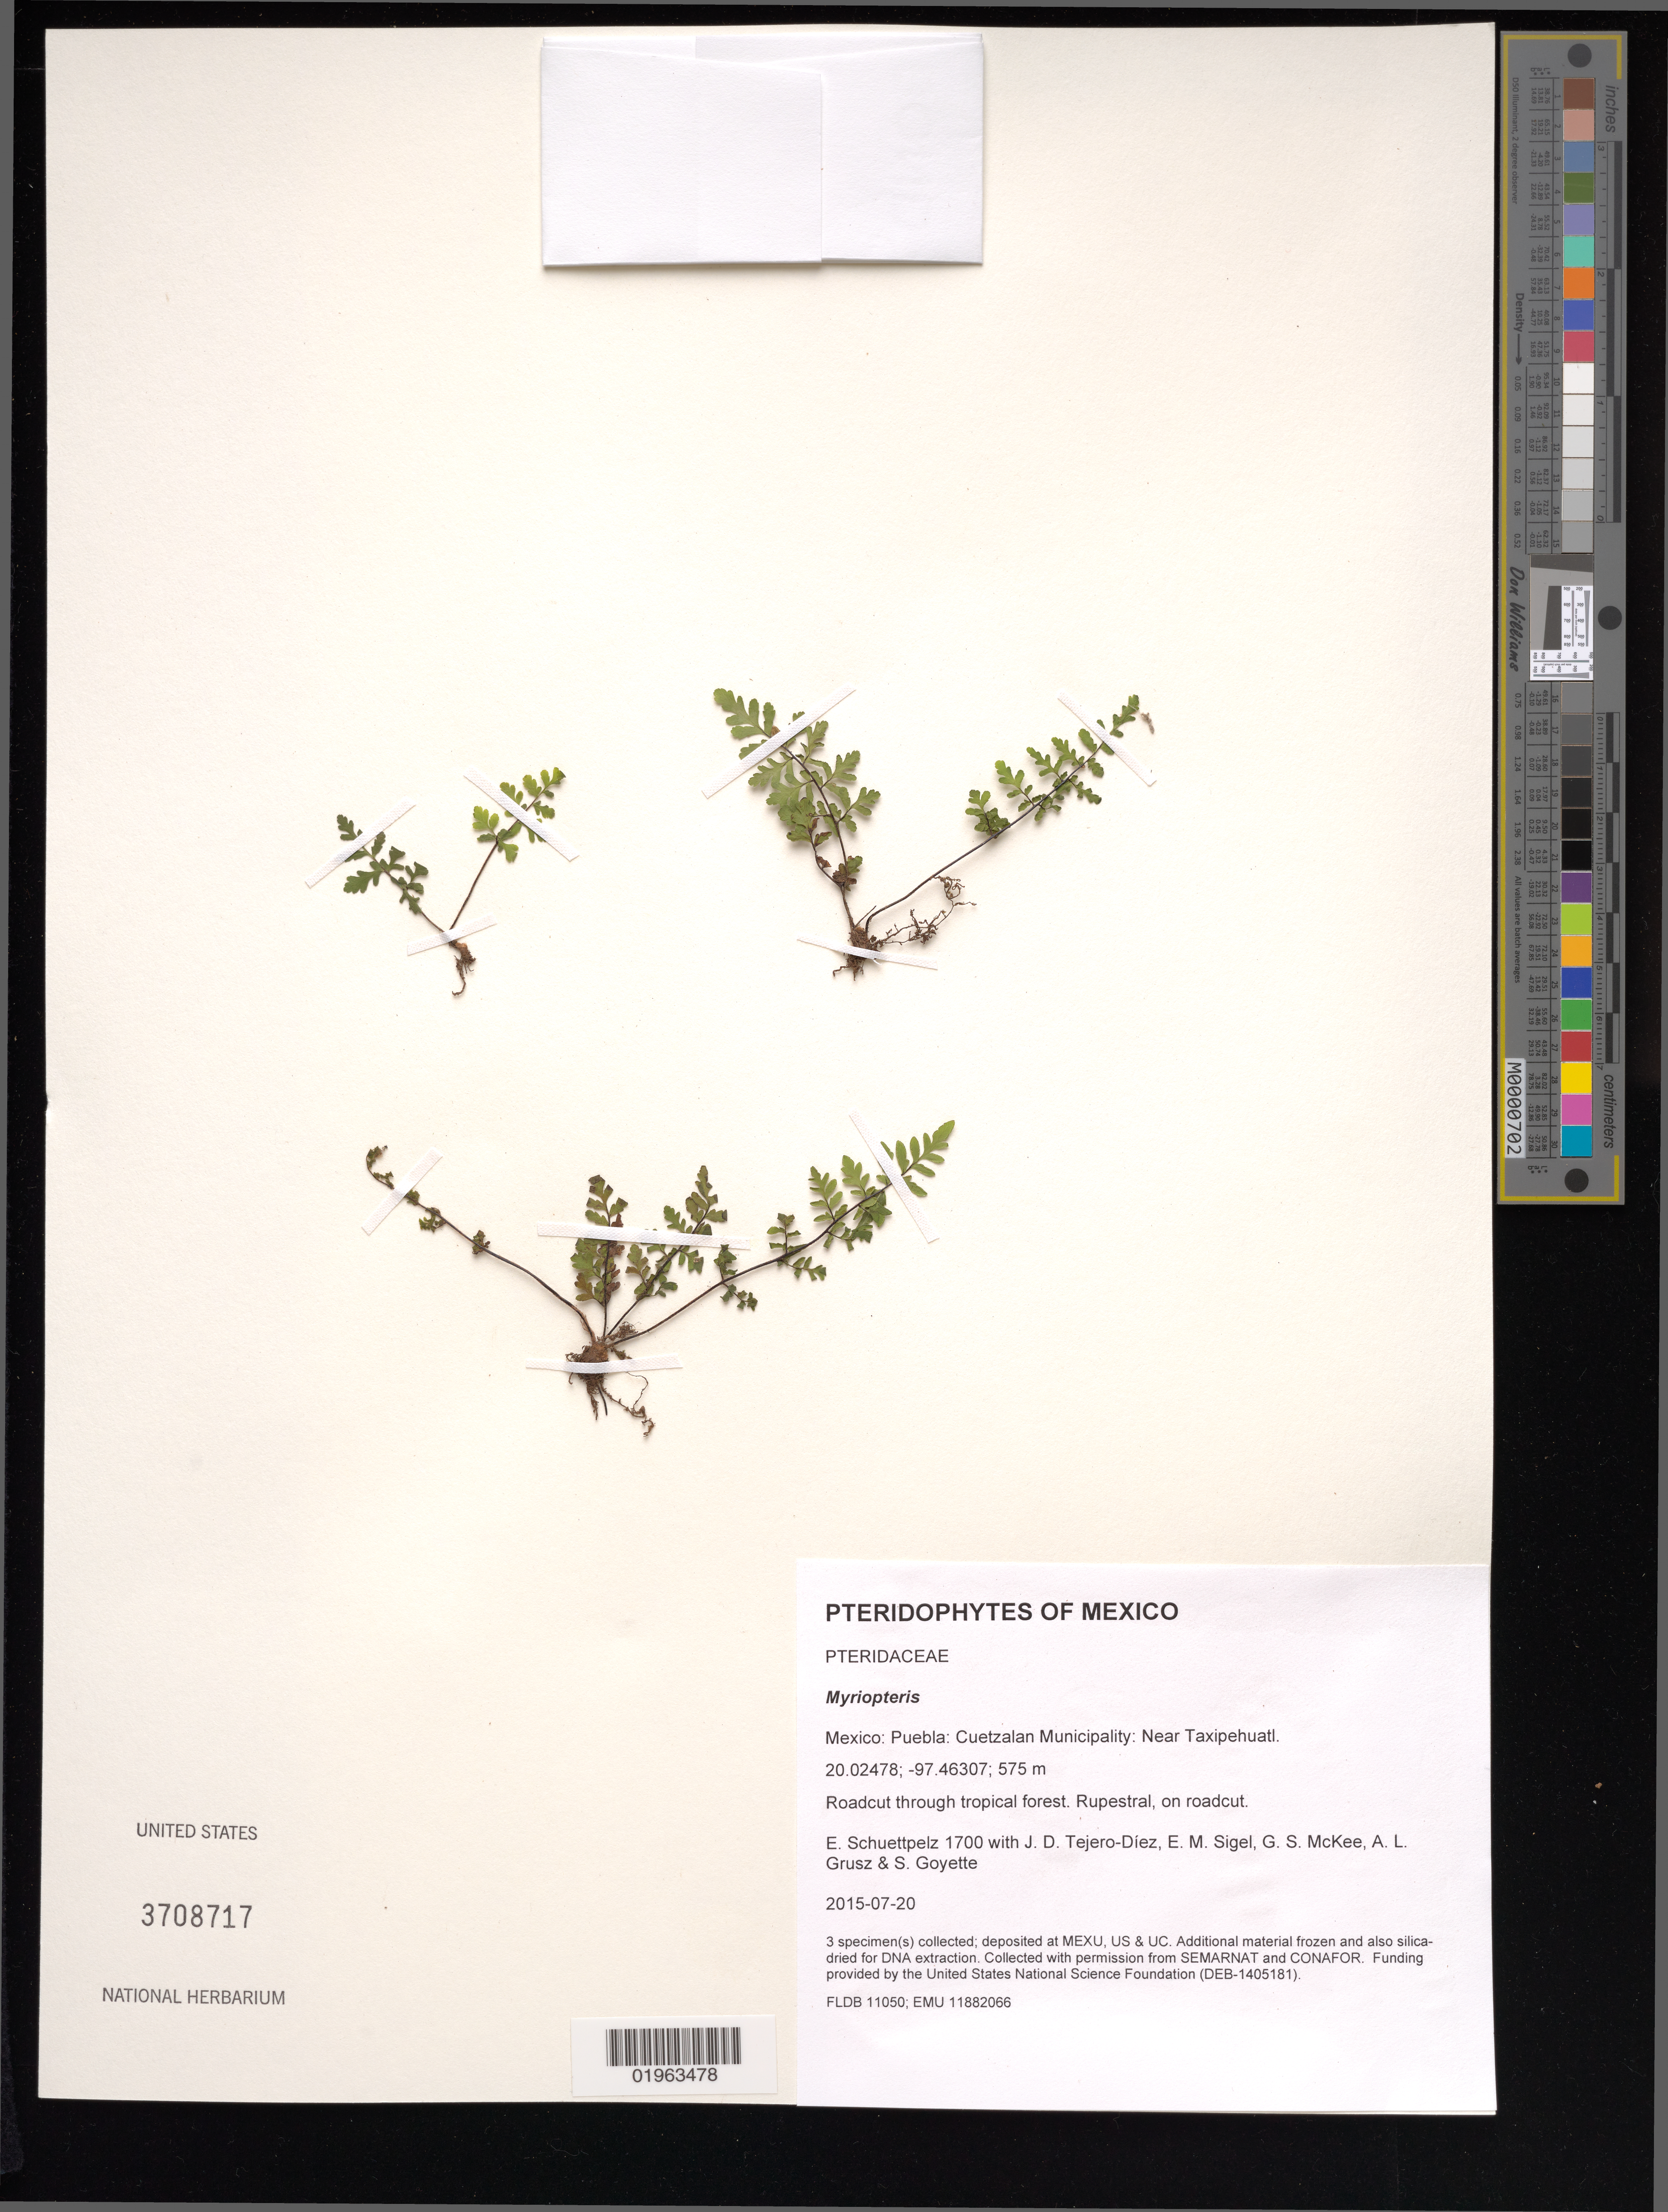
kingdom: Plantae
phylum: Tracheophyta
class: Polypodiopsida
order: Polypodiales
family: Pteridaceae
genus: Myriopteris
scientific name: Myriopteris sp.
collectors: E. Schuettpelz, D. Tejero-Díez, E. M. Sigel, G. S. McKee & A. Grusz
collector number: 1700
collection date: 2015-07-20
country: Mexico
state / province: Puebla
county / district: Cuetzalan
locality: Near Taxipehuatl.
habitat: Roadcut through tropical forest.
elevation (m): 575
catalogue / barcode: US 3708717